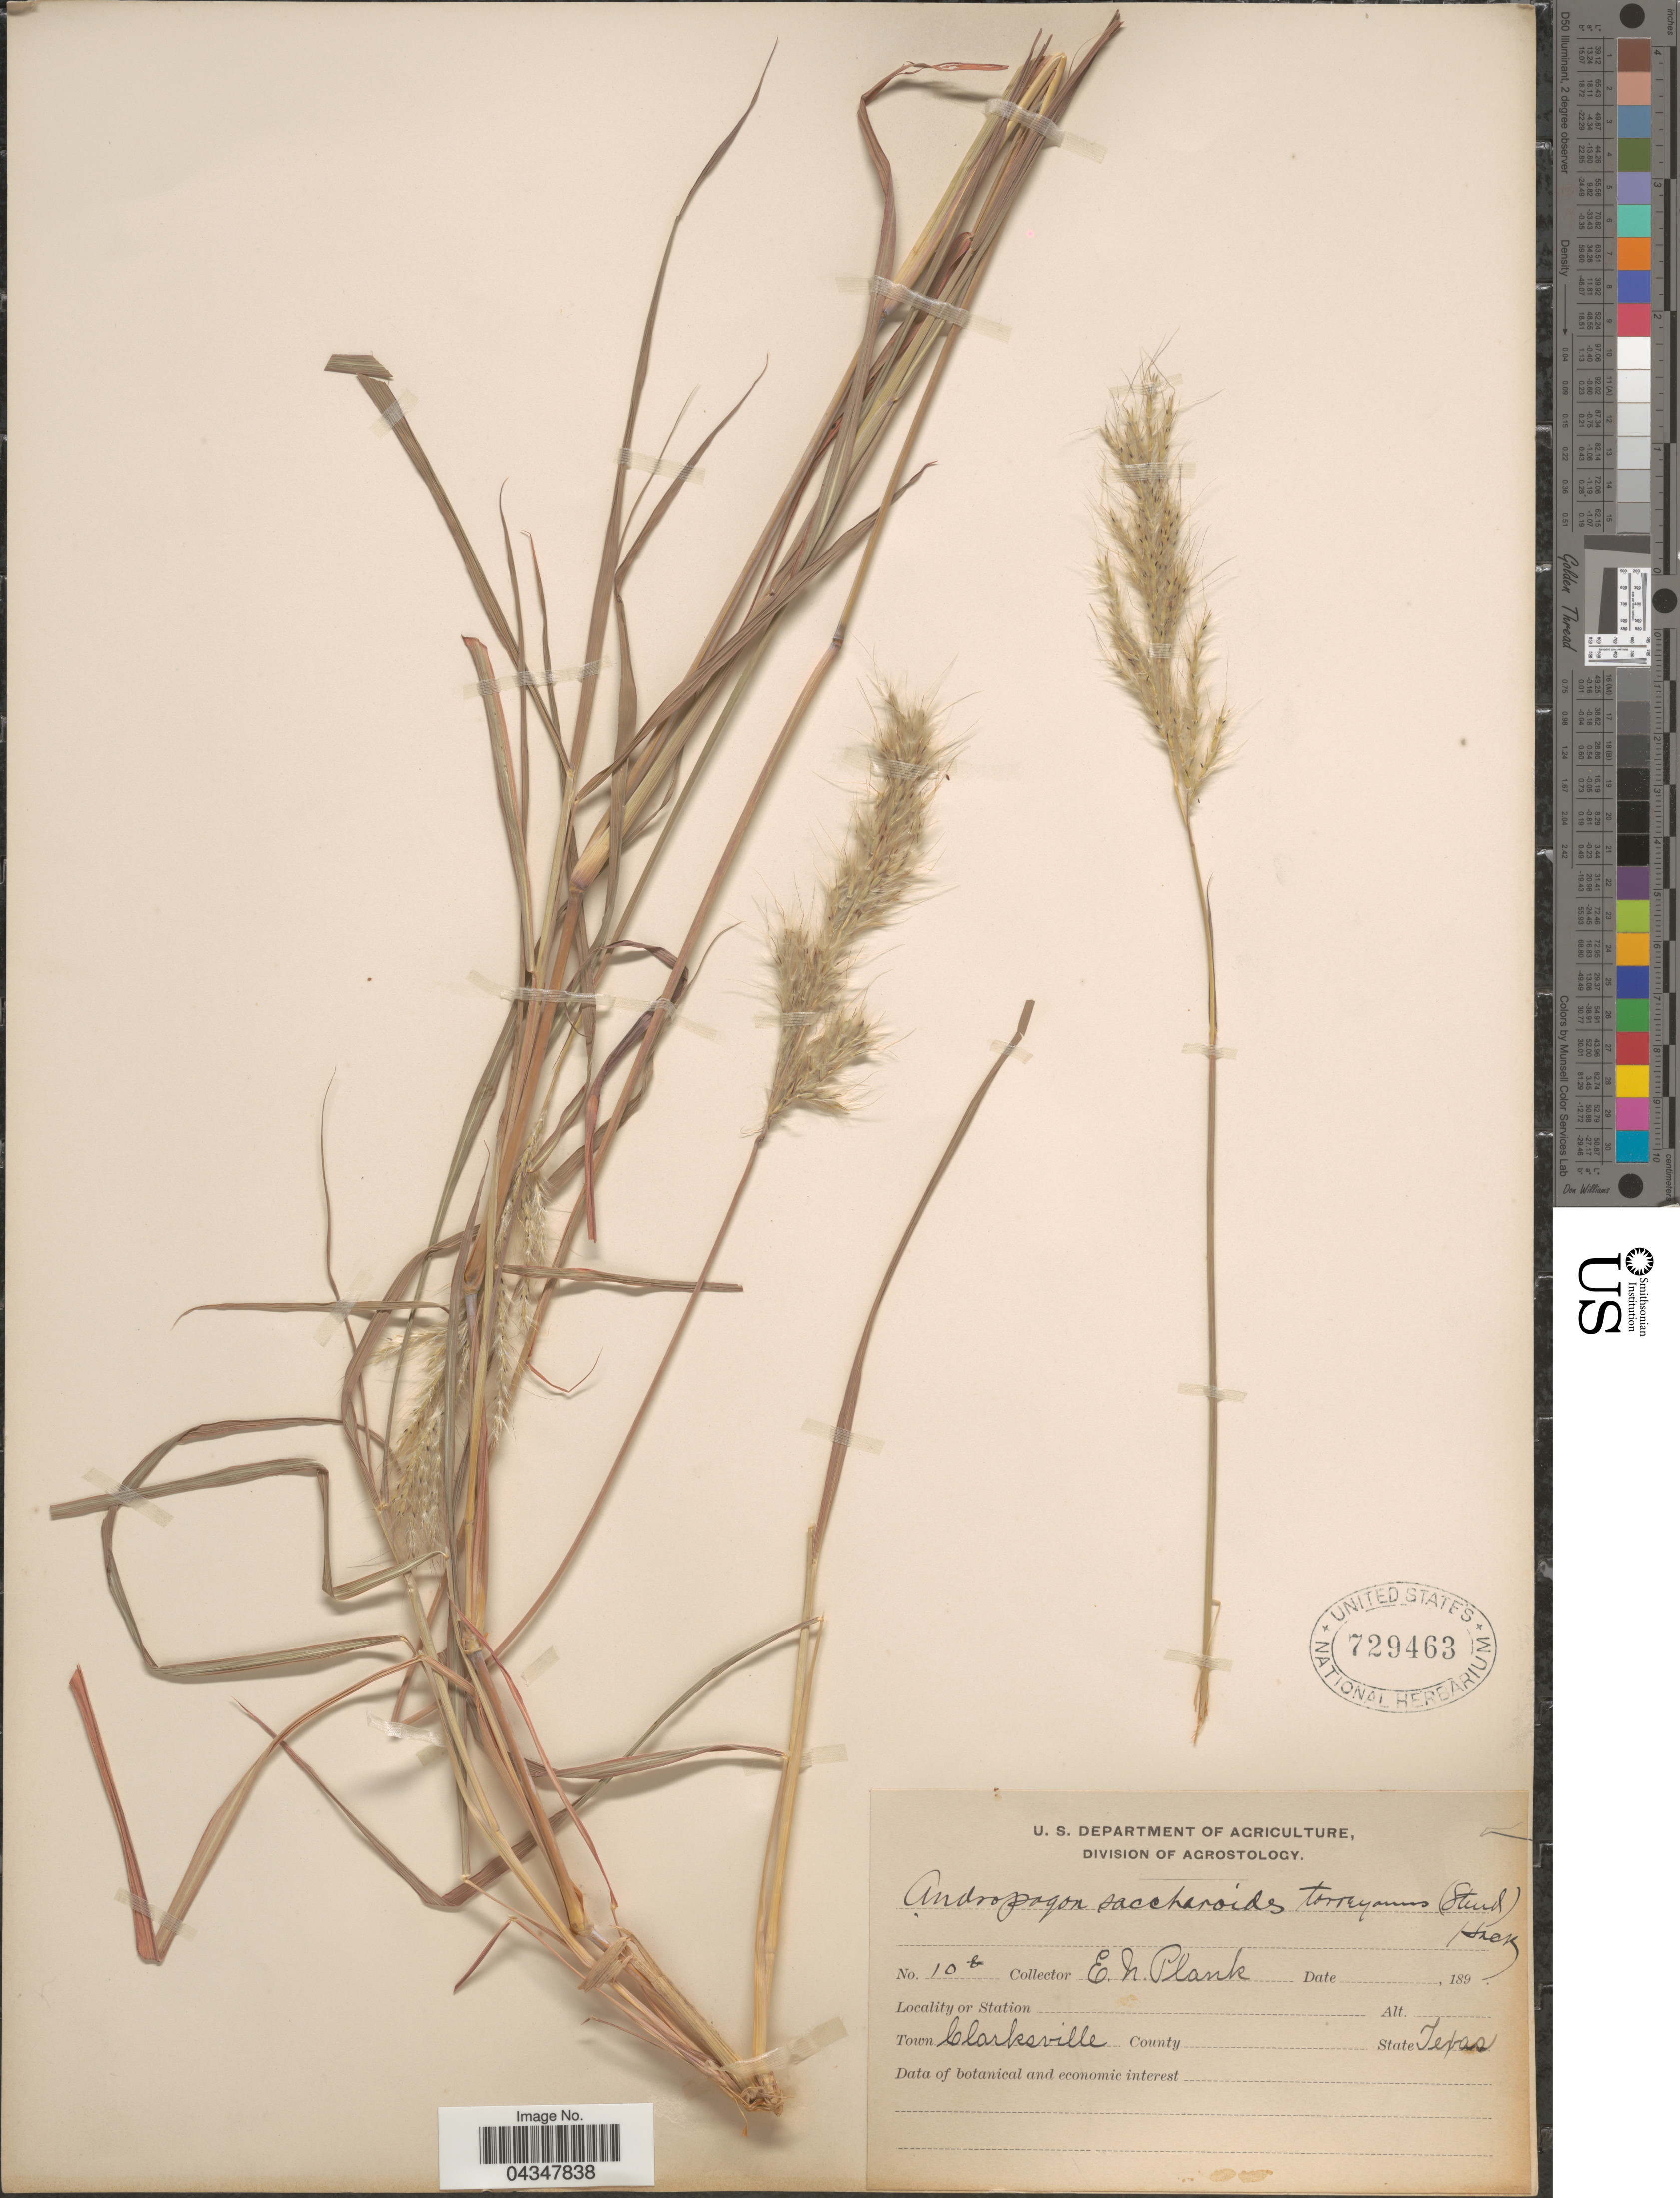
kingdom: Plantae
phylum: Tracheophyta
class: Liliopsida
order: Poales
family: Poaceae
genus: Bothriochloa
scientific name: Bothriochloa saccharoides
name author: (Sw.) Rydb.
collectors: E. Plank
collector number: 10b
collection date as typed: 189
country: United States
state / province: Texas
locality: Town Clarksville.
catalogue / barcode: US 729463